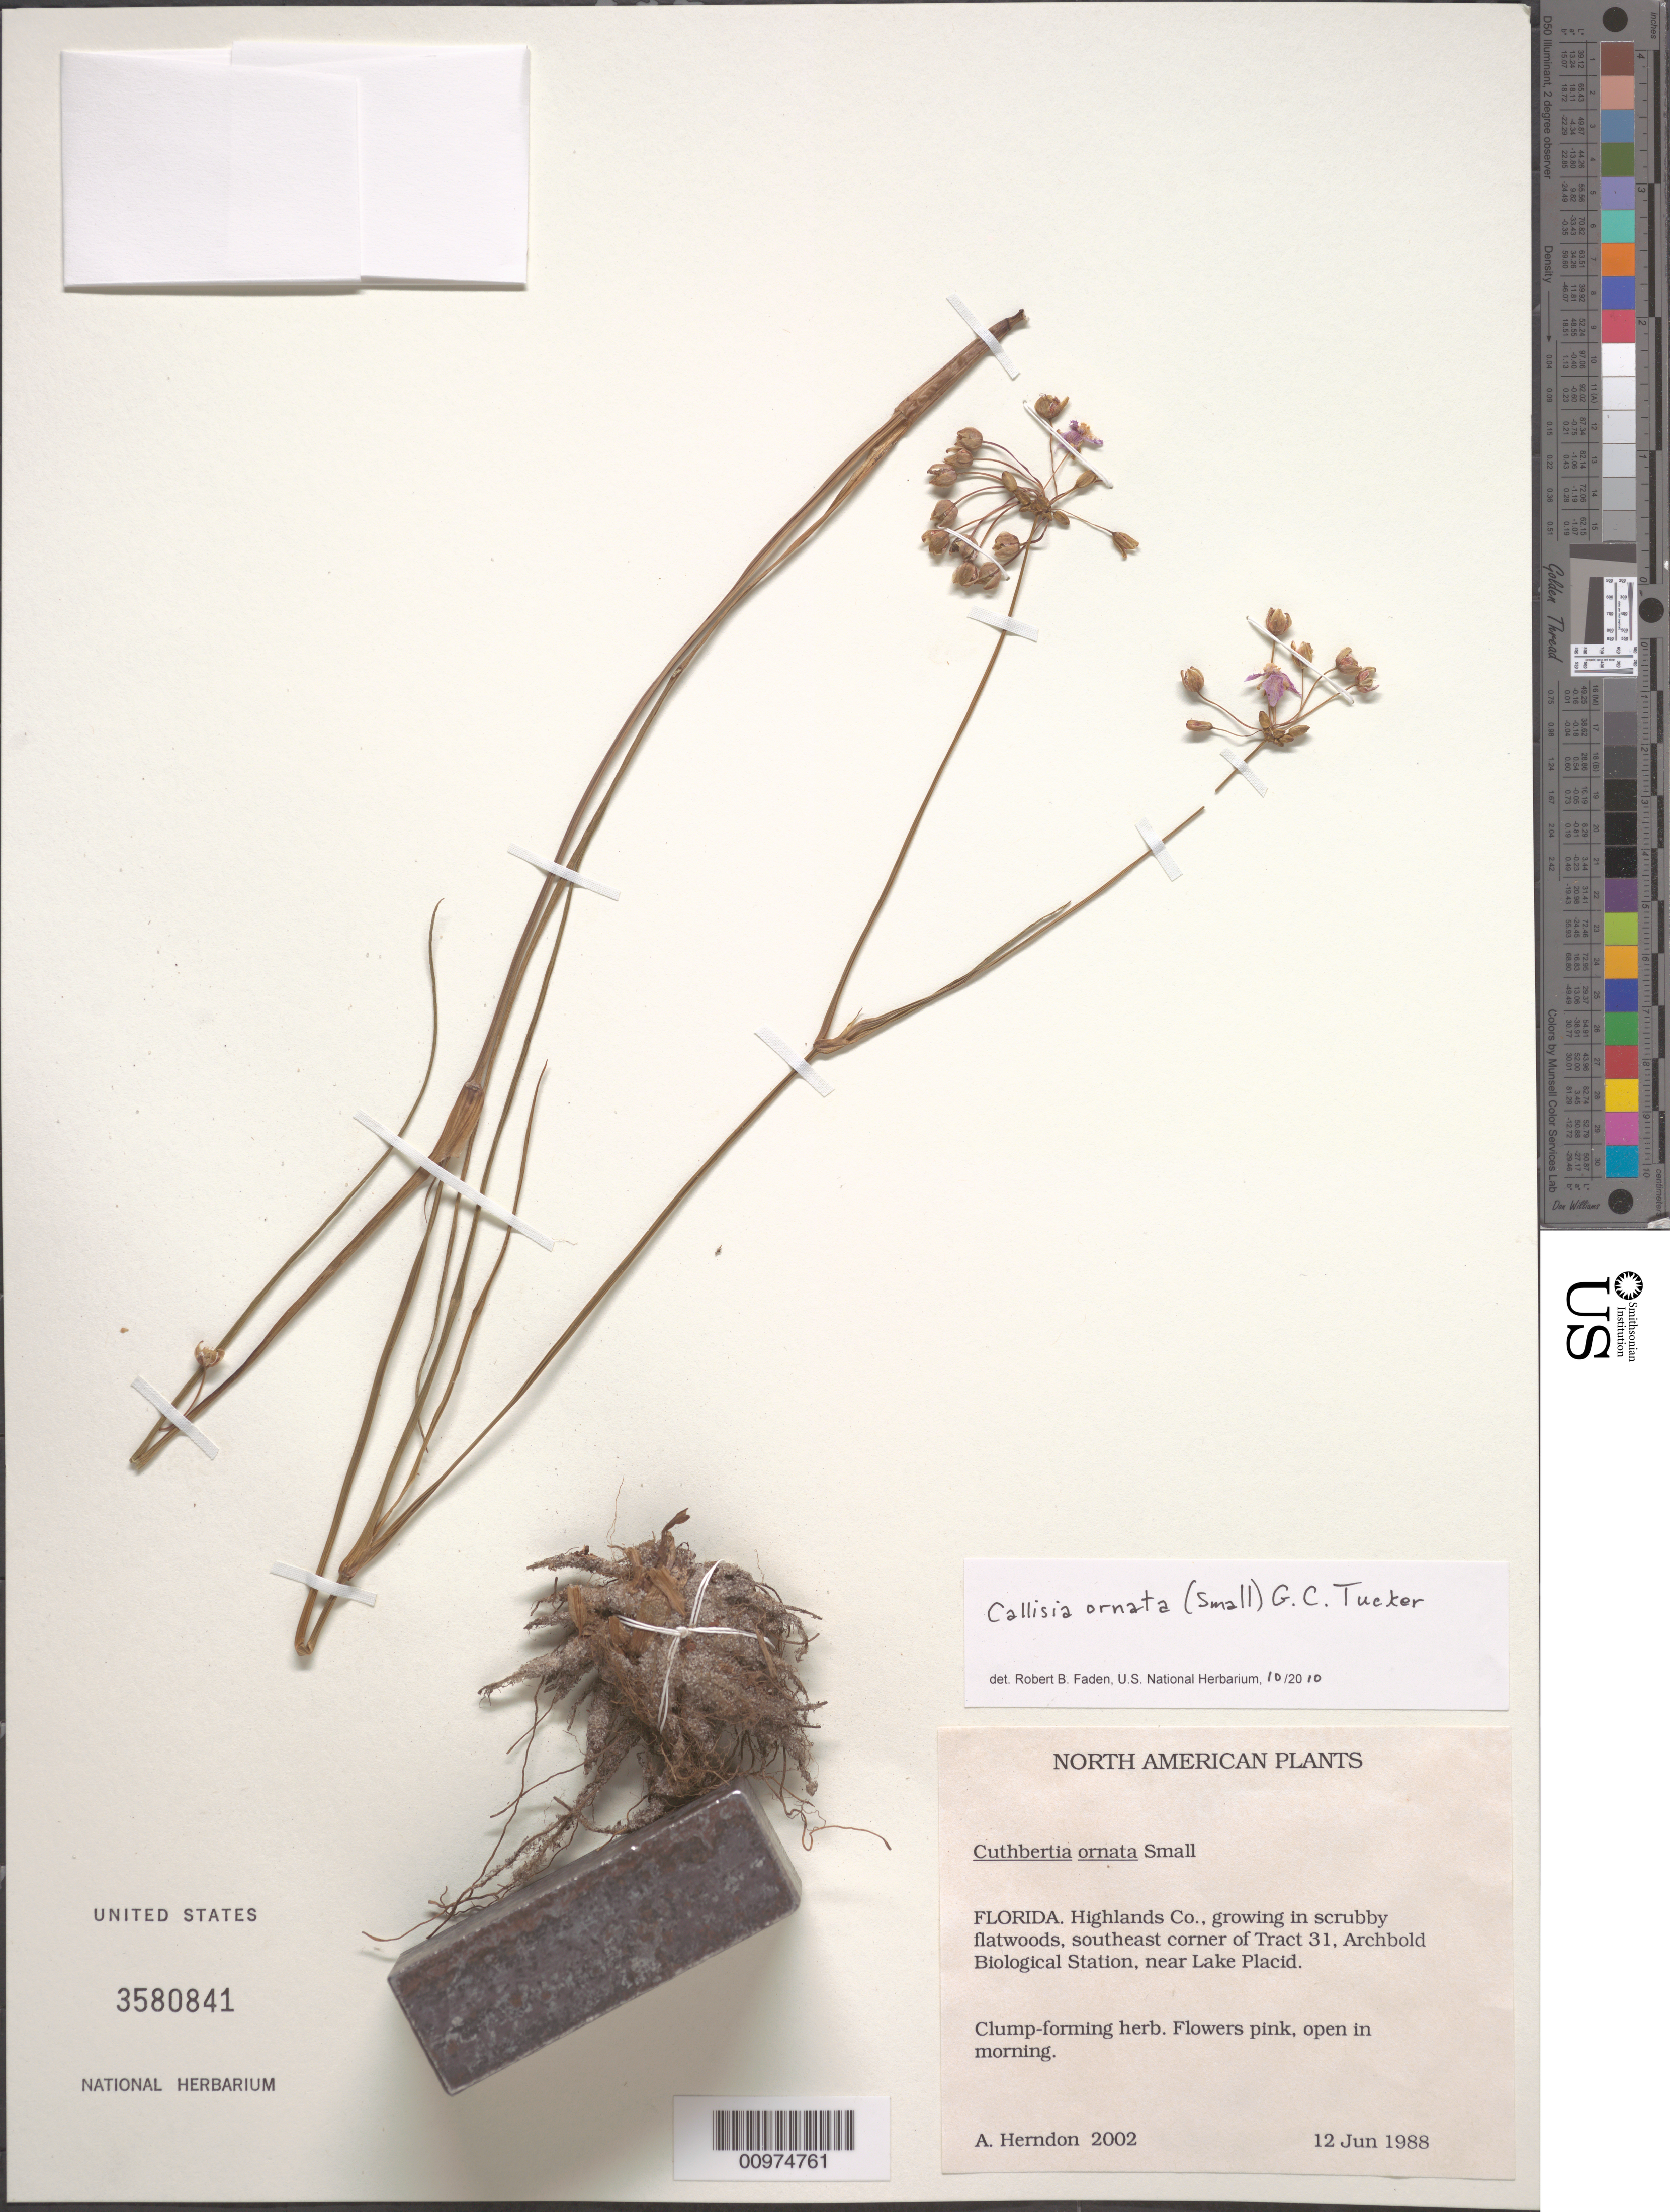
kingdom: Plantae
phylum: Tracheophyta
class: Liliopsida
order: Commelinales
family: Commelinaceae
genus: Cuthbertia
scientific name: Cuthbertia ornata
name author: Small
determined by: Strong, Mark T., (BOT), Smithsonian Institution - National Museum of Natural History (UNITED STATES)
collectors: A. Herndon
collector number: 2002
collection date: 1988-06-12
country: United States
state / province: Florida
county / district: Highlands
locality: growing in scrubby flatwoods, southeast corner of Tract 31, Archbold Biological Station, near Lake Placid.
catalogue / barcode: US 3580841